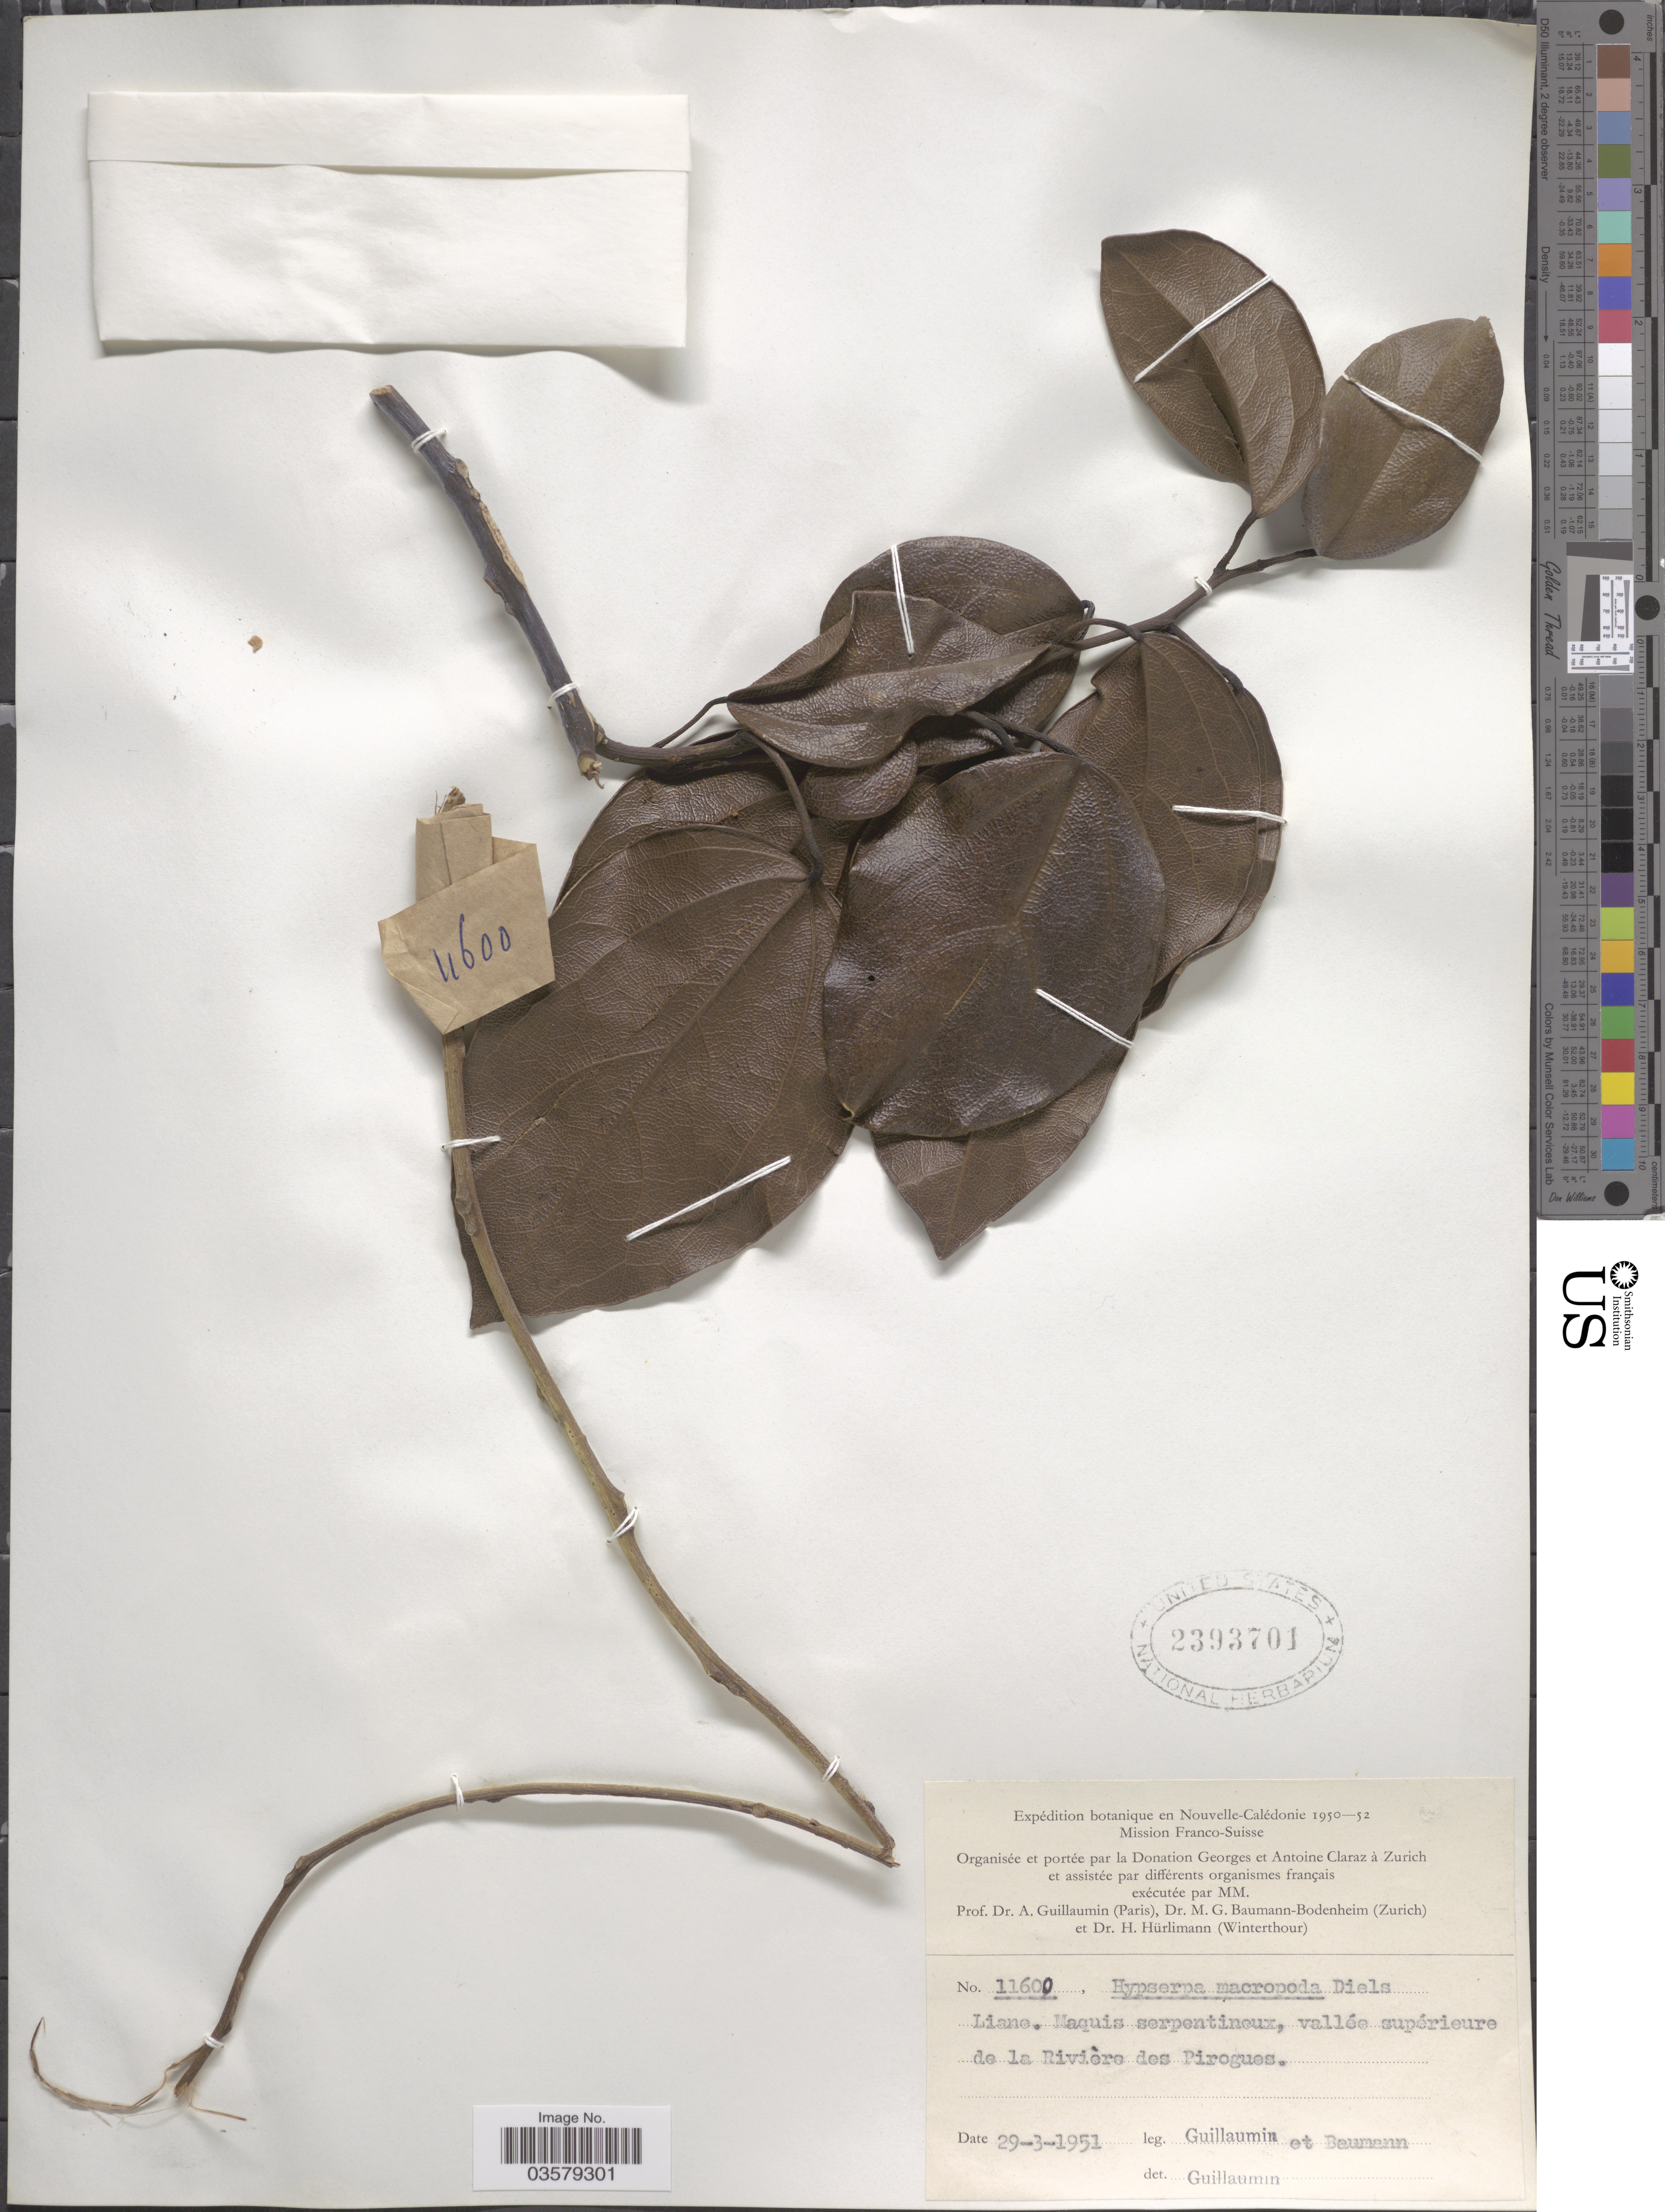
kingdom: Plantae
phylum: Tracheophyta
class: Magnoliopsida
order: Ranunculales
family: Menispermaceae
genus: Hypserpa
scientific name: Hypserpa macropoda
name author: Diels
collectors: A. Guillaumin & M. G. Baumann-Bodenheim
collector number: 11600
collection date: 1951-03-29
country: New Caledonia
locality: Vallée supérieure de la Rivière des Pirogues.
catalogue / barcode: US 2393701